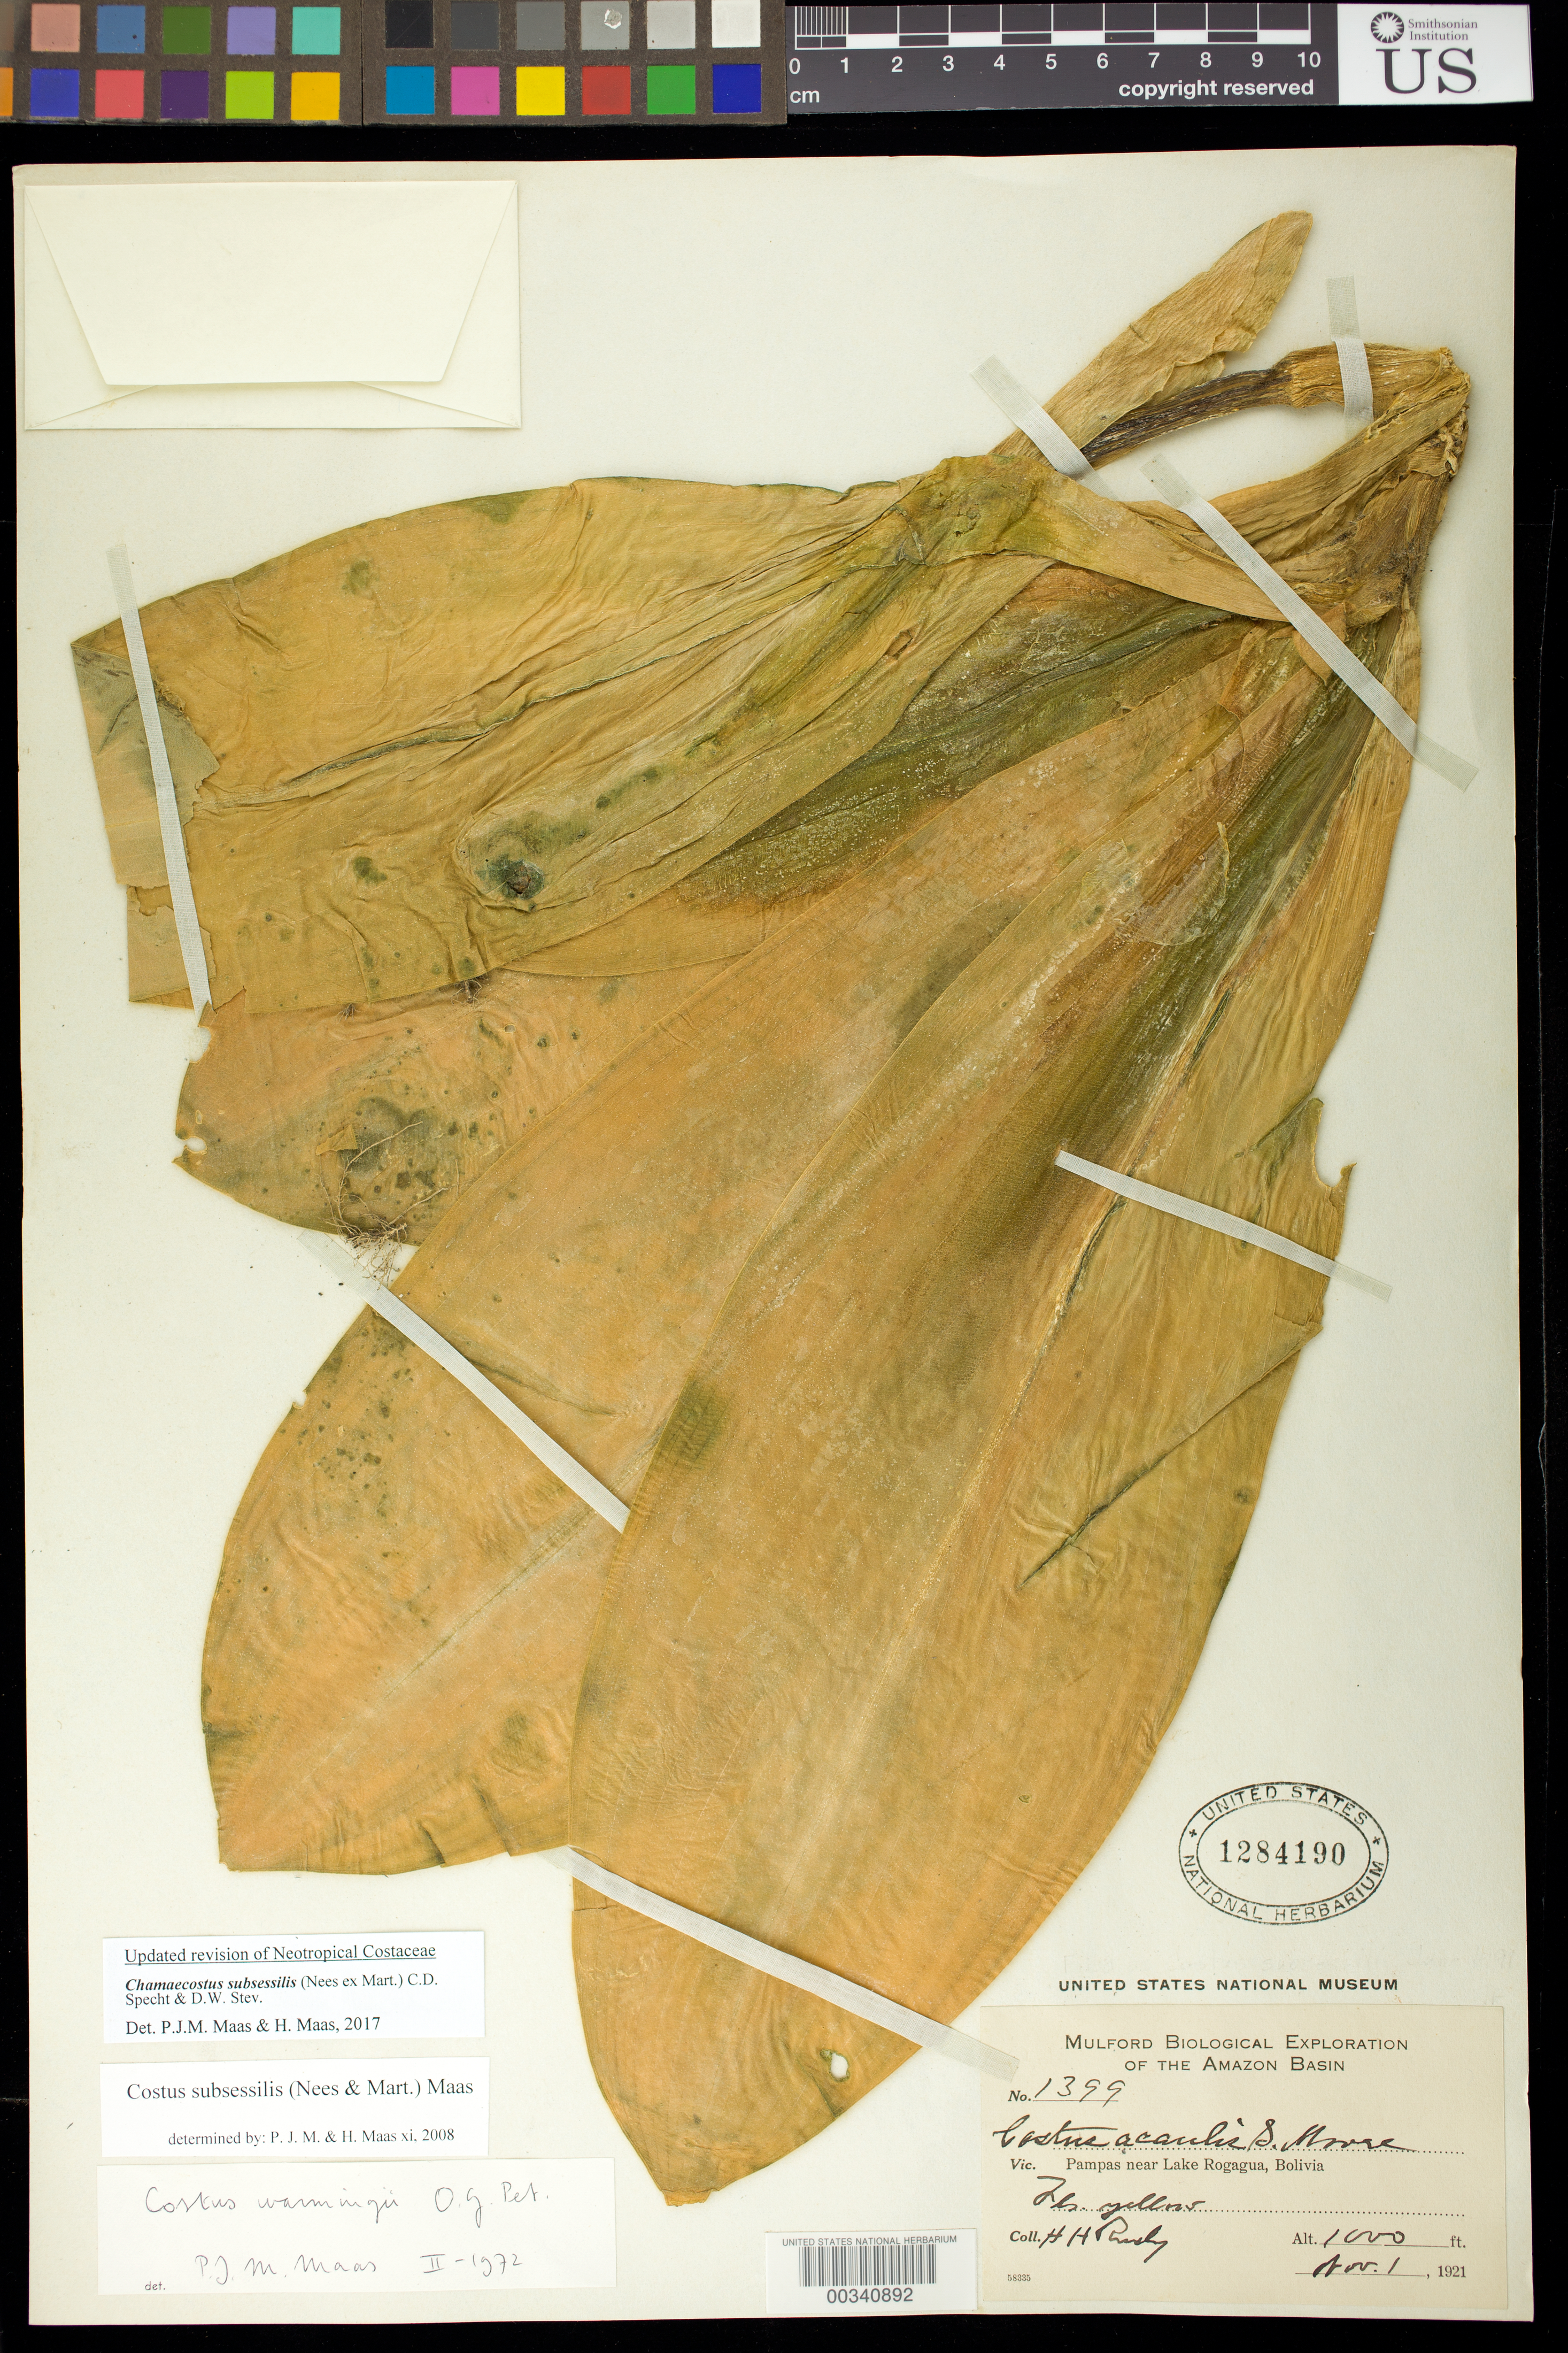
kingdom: Plantae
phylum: Tracheophyta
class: Liliopsida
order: Zingiberales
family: Costaceae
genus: Chamaecostus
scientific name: Chamaecostus subsessilis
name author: (Nees & Mart.) C.D. Specht & D.W. Stev.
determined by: Maas, Paul J.; Maas, H.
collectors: H. H. Rusby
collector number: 1399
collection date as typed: Nov. 1, 1921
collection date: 1921-11-01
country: Bolivia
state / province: Beni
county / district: José Ballivián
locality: Pampas near Lake Rogagua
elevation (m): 305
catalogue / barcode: US 1284190